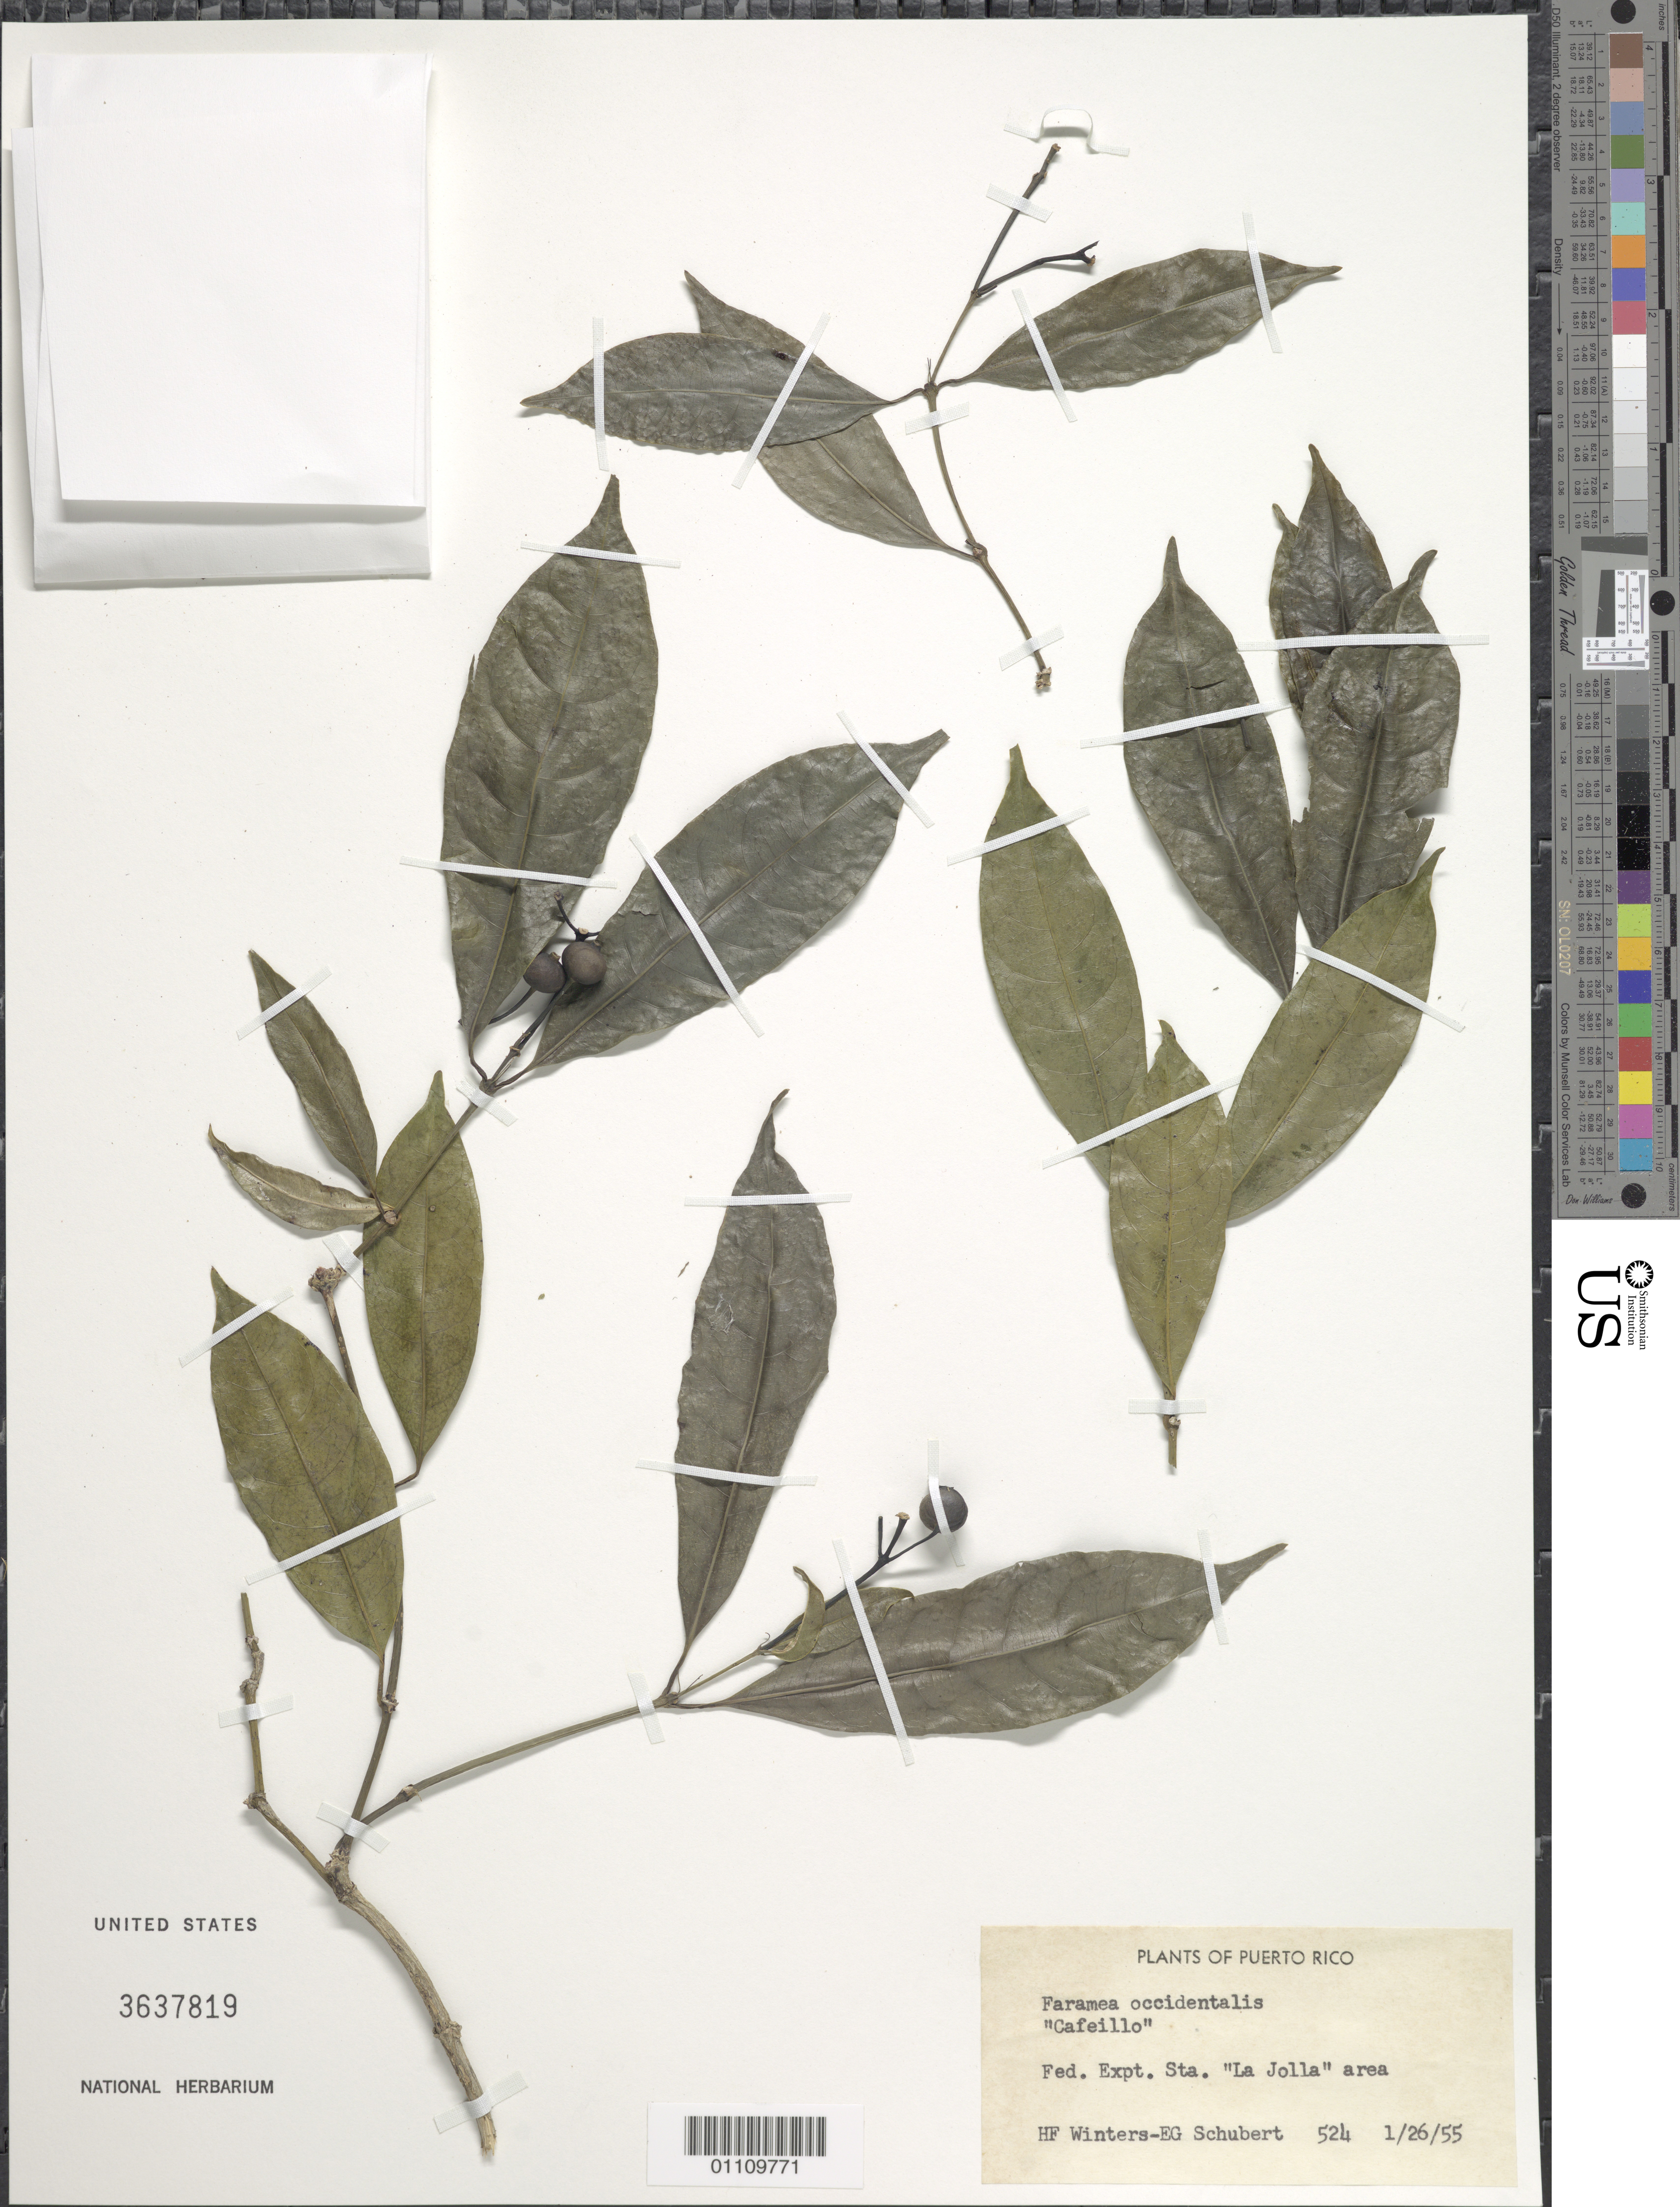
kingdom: Plantae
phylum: Tracheophyta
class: Magnoliopsida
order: Gentianales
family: Rubiaceae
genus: Faramea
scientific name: Faramea occidentalis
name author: (L.) A. Rich.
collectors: H. Winters & B. Schubert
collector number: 524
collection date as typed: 26 Jan 1955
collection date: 1955-01-26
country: Puerto Rico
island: Puerto Rico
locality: Federal Expt. Station, "La Jolla" area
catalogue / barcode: US 3637819